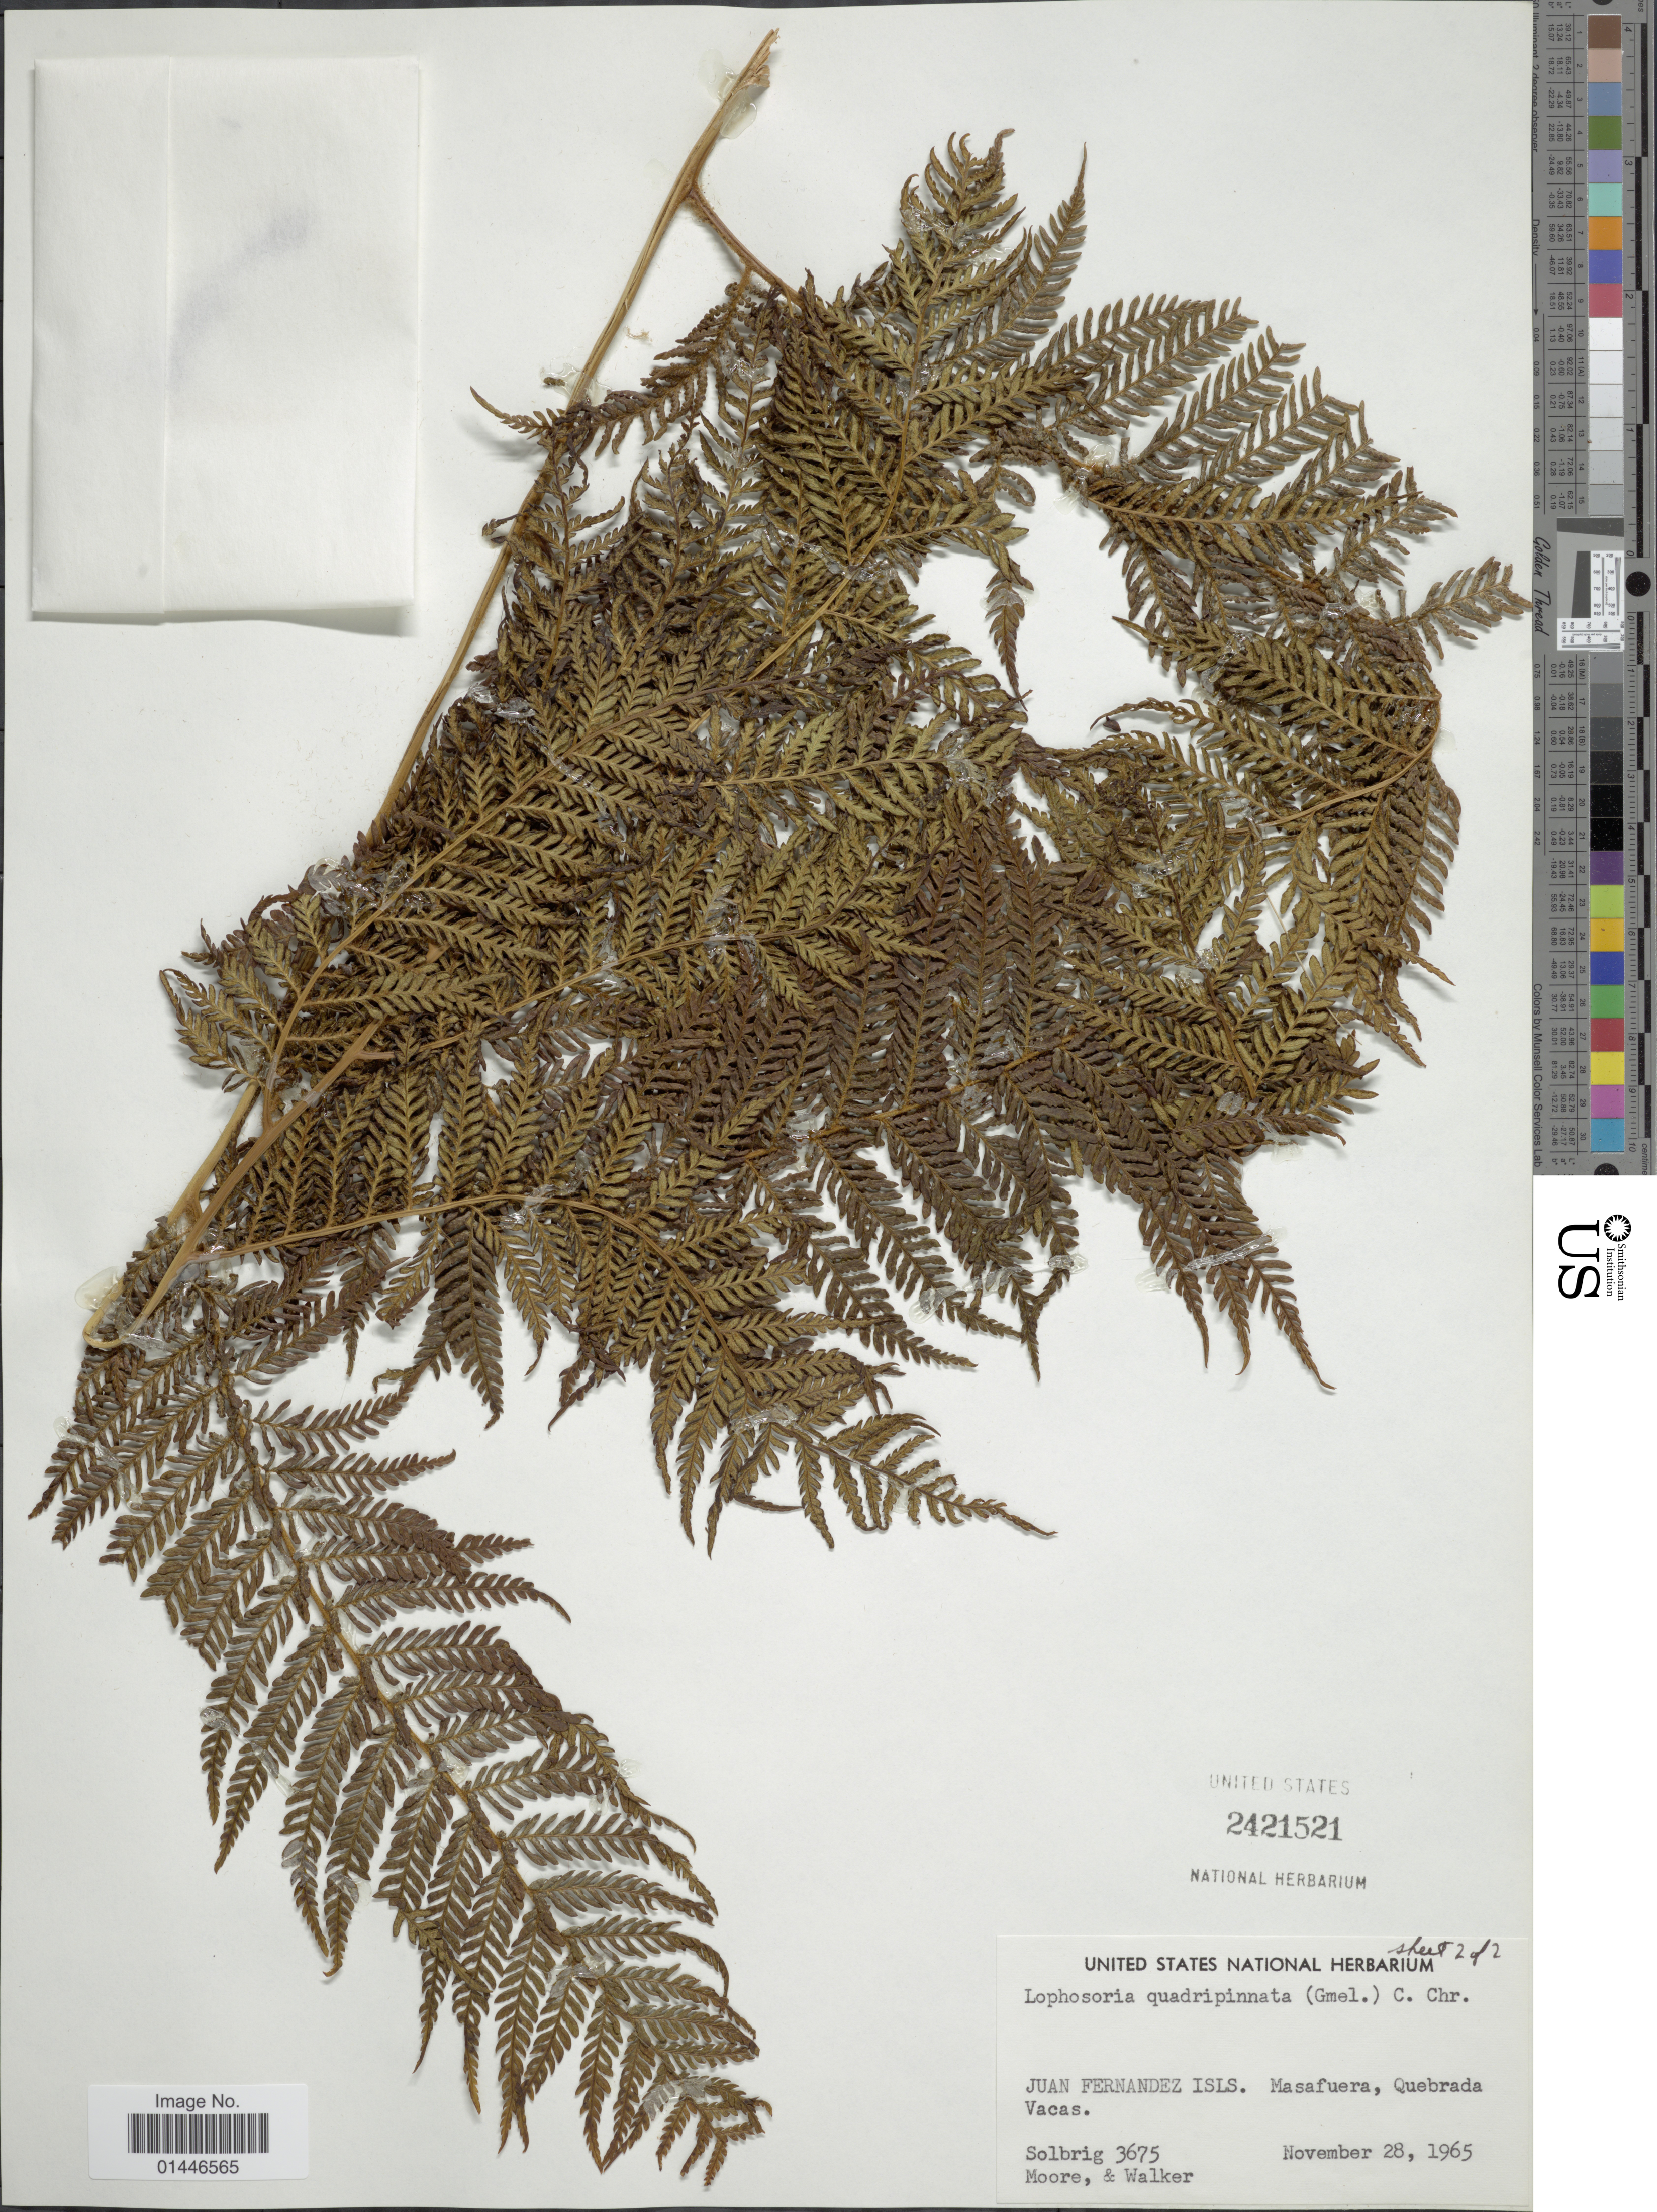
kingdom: Plantae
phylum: Tracheophyta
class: Polypodiopsida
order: Cyatheales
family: Dicksoniaceae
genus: Lophosoria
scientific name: Lophosoria quadripinnata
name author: (J.F. Gmel.) C. Chr.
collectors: Solbrig, -. Moore & -. Walker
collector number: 3675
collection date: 1965-11-28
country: Chile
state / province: Valparaíso (V)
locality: Juan Fernandez Islands, Masafuera: Quebrada Vacas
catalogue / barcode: US 2421521